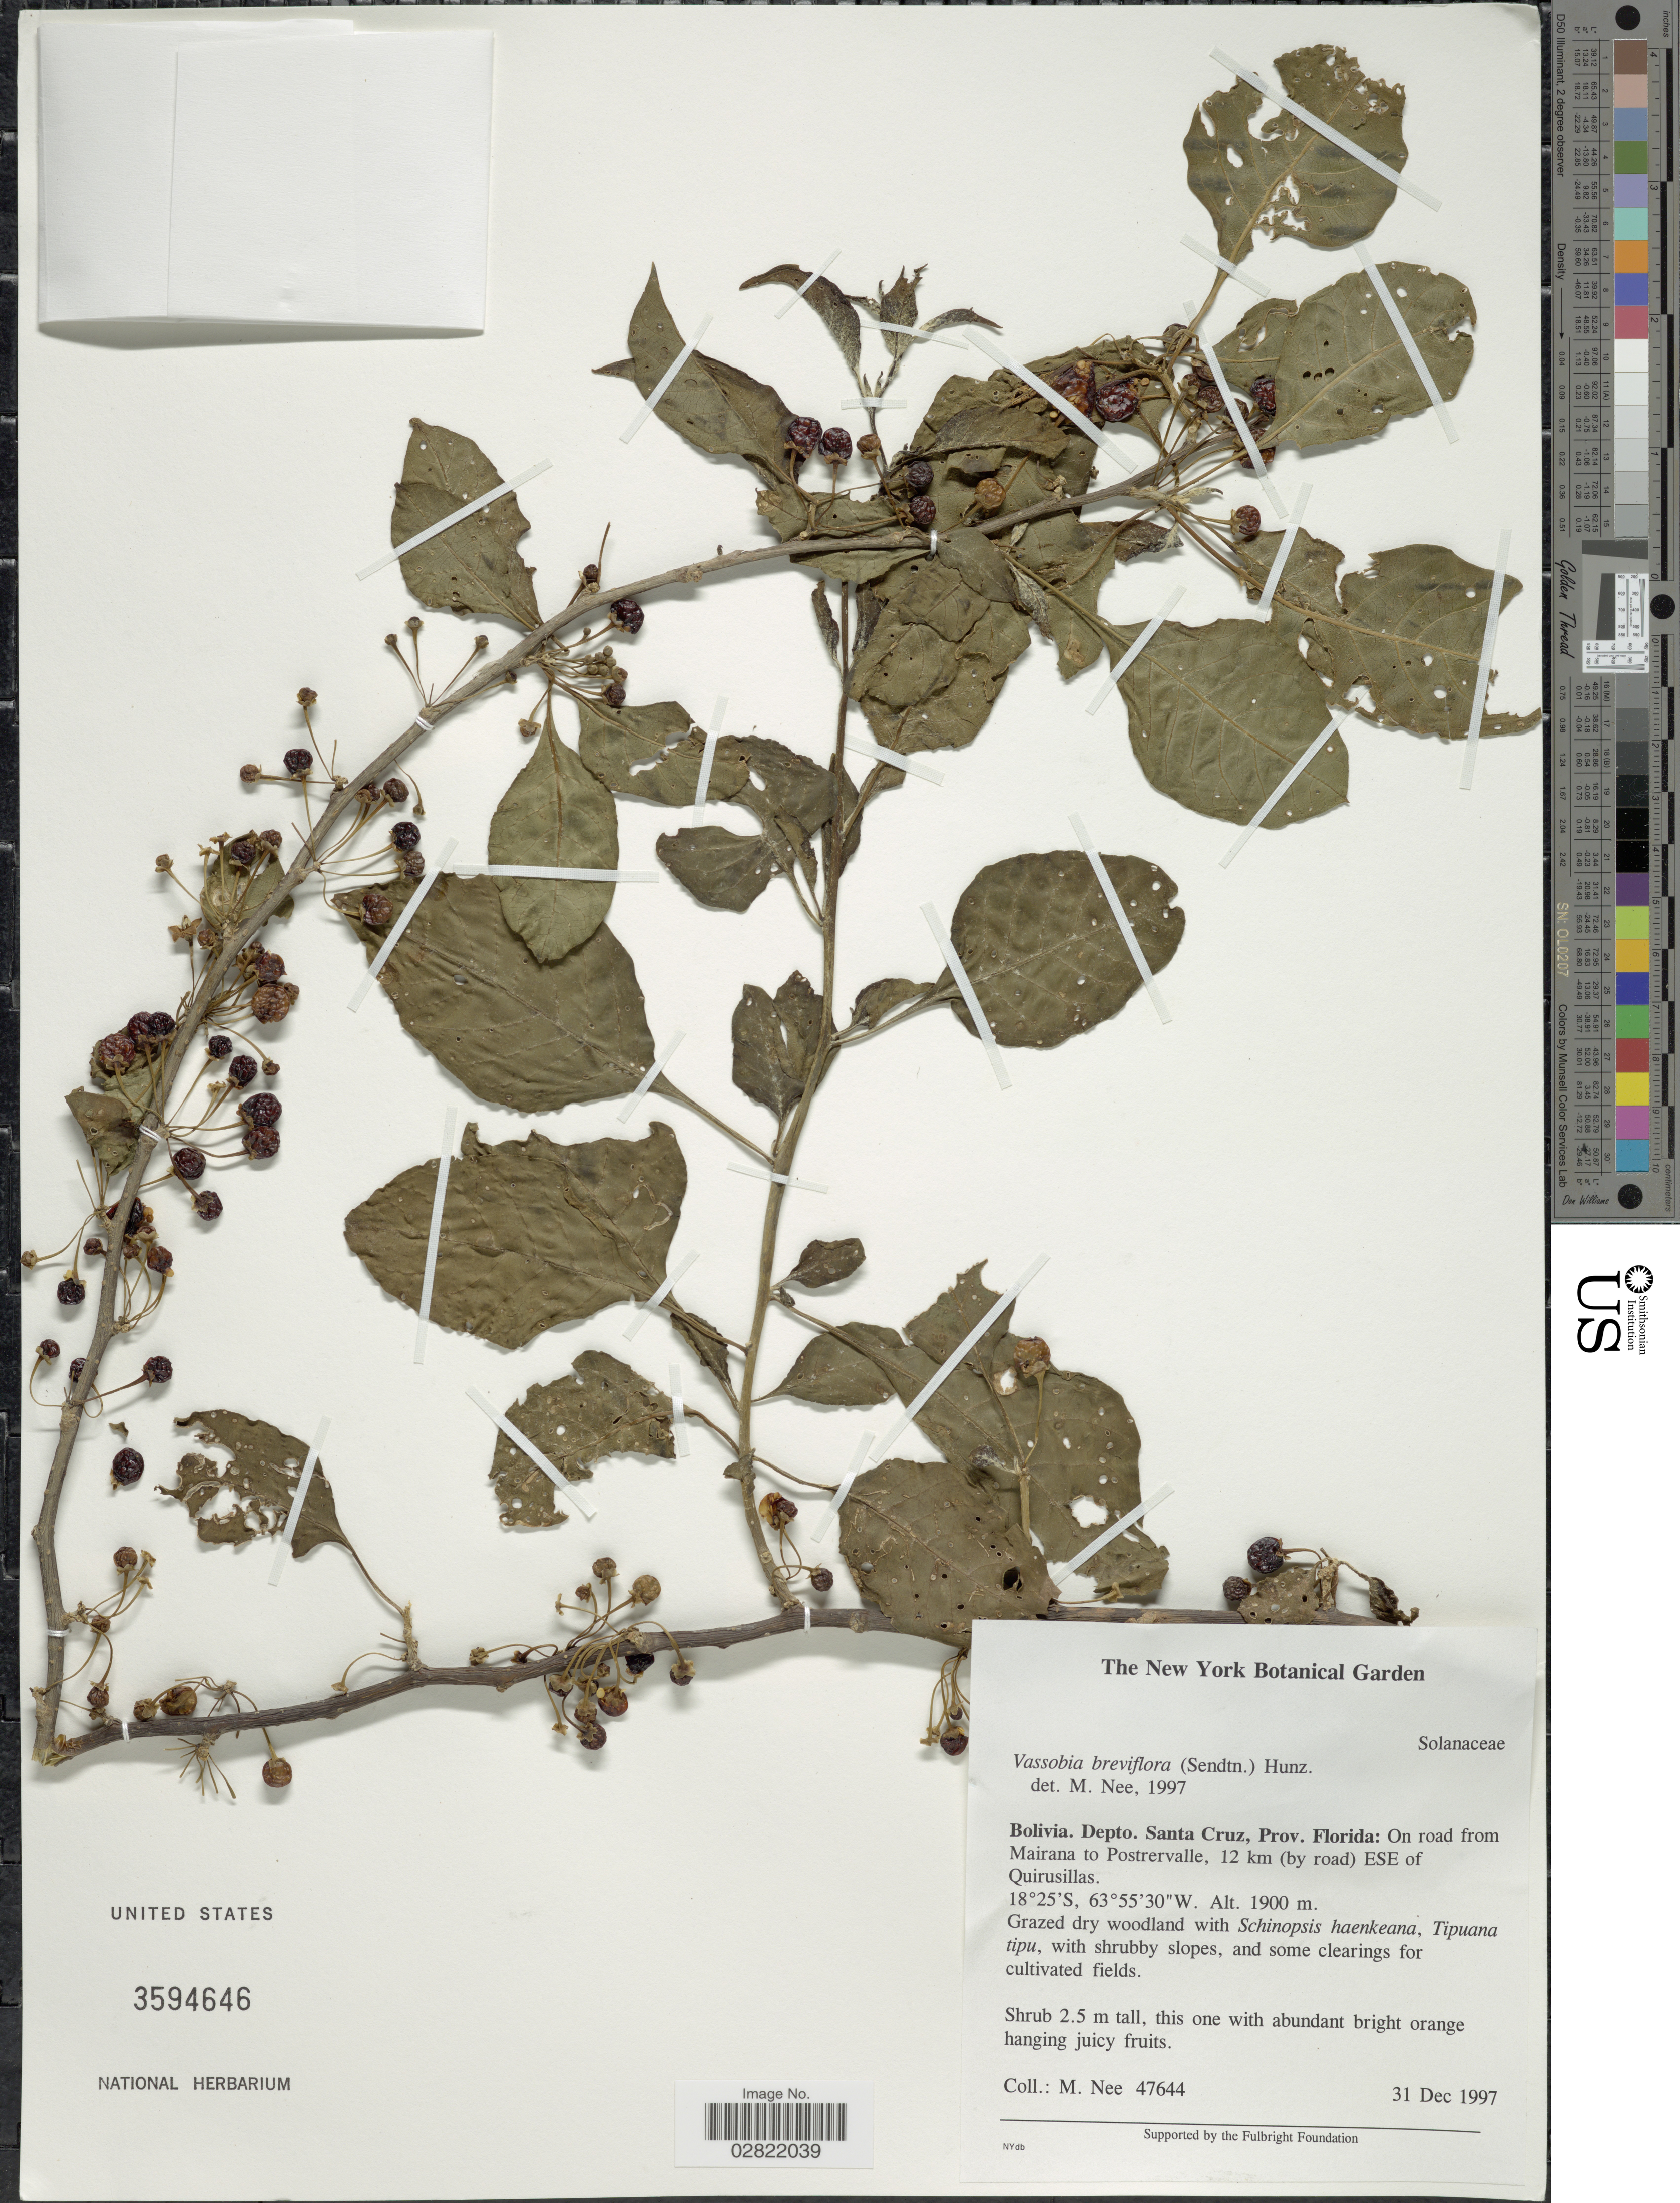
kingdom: Plantae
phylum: Tracheophyta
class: Magnoliopsida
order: Solanales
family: Solanaceae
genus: Vassobia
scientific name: Vassobia breviflora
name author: (Sendt.) Hunz.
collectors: M. Nee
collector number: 47644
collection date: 1997-12-31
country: Bolivia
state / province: Santa Cruz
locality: Depto. Santa Cruz, Prov. Florida: On road from Mairana to Postrervalle, 12 km (by road) ESE of Quirusillas.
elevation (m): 1900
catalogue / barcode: US 3594646